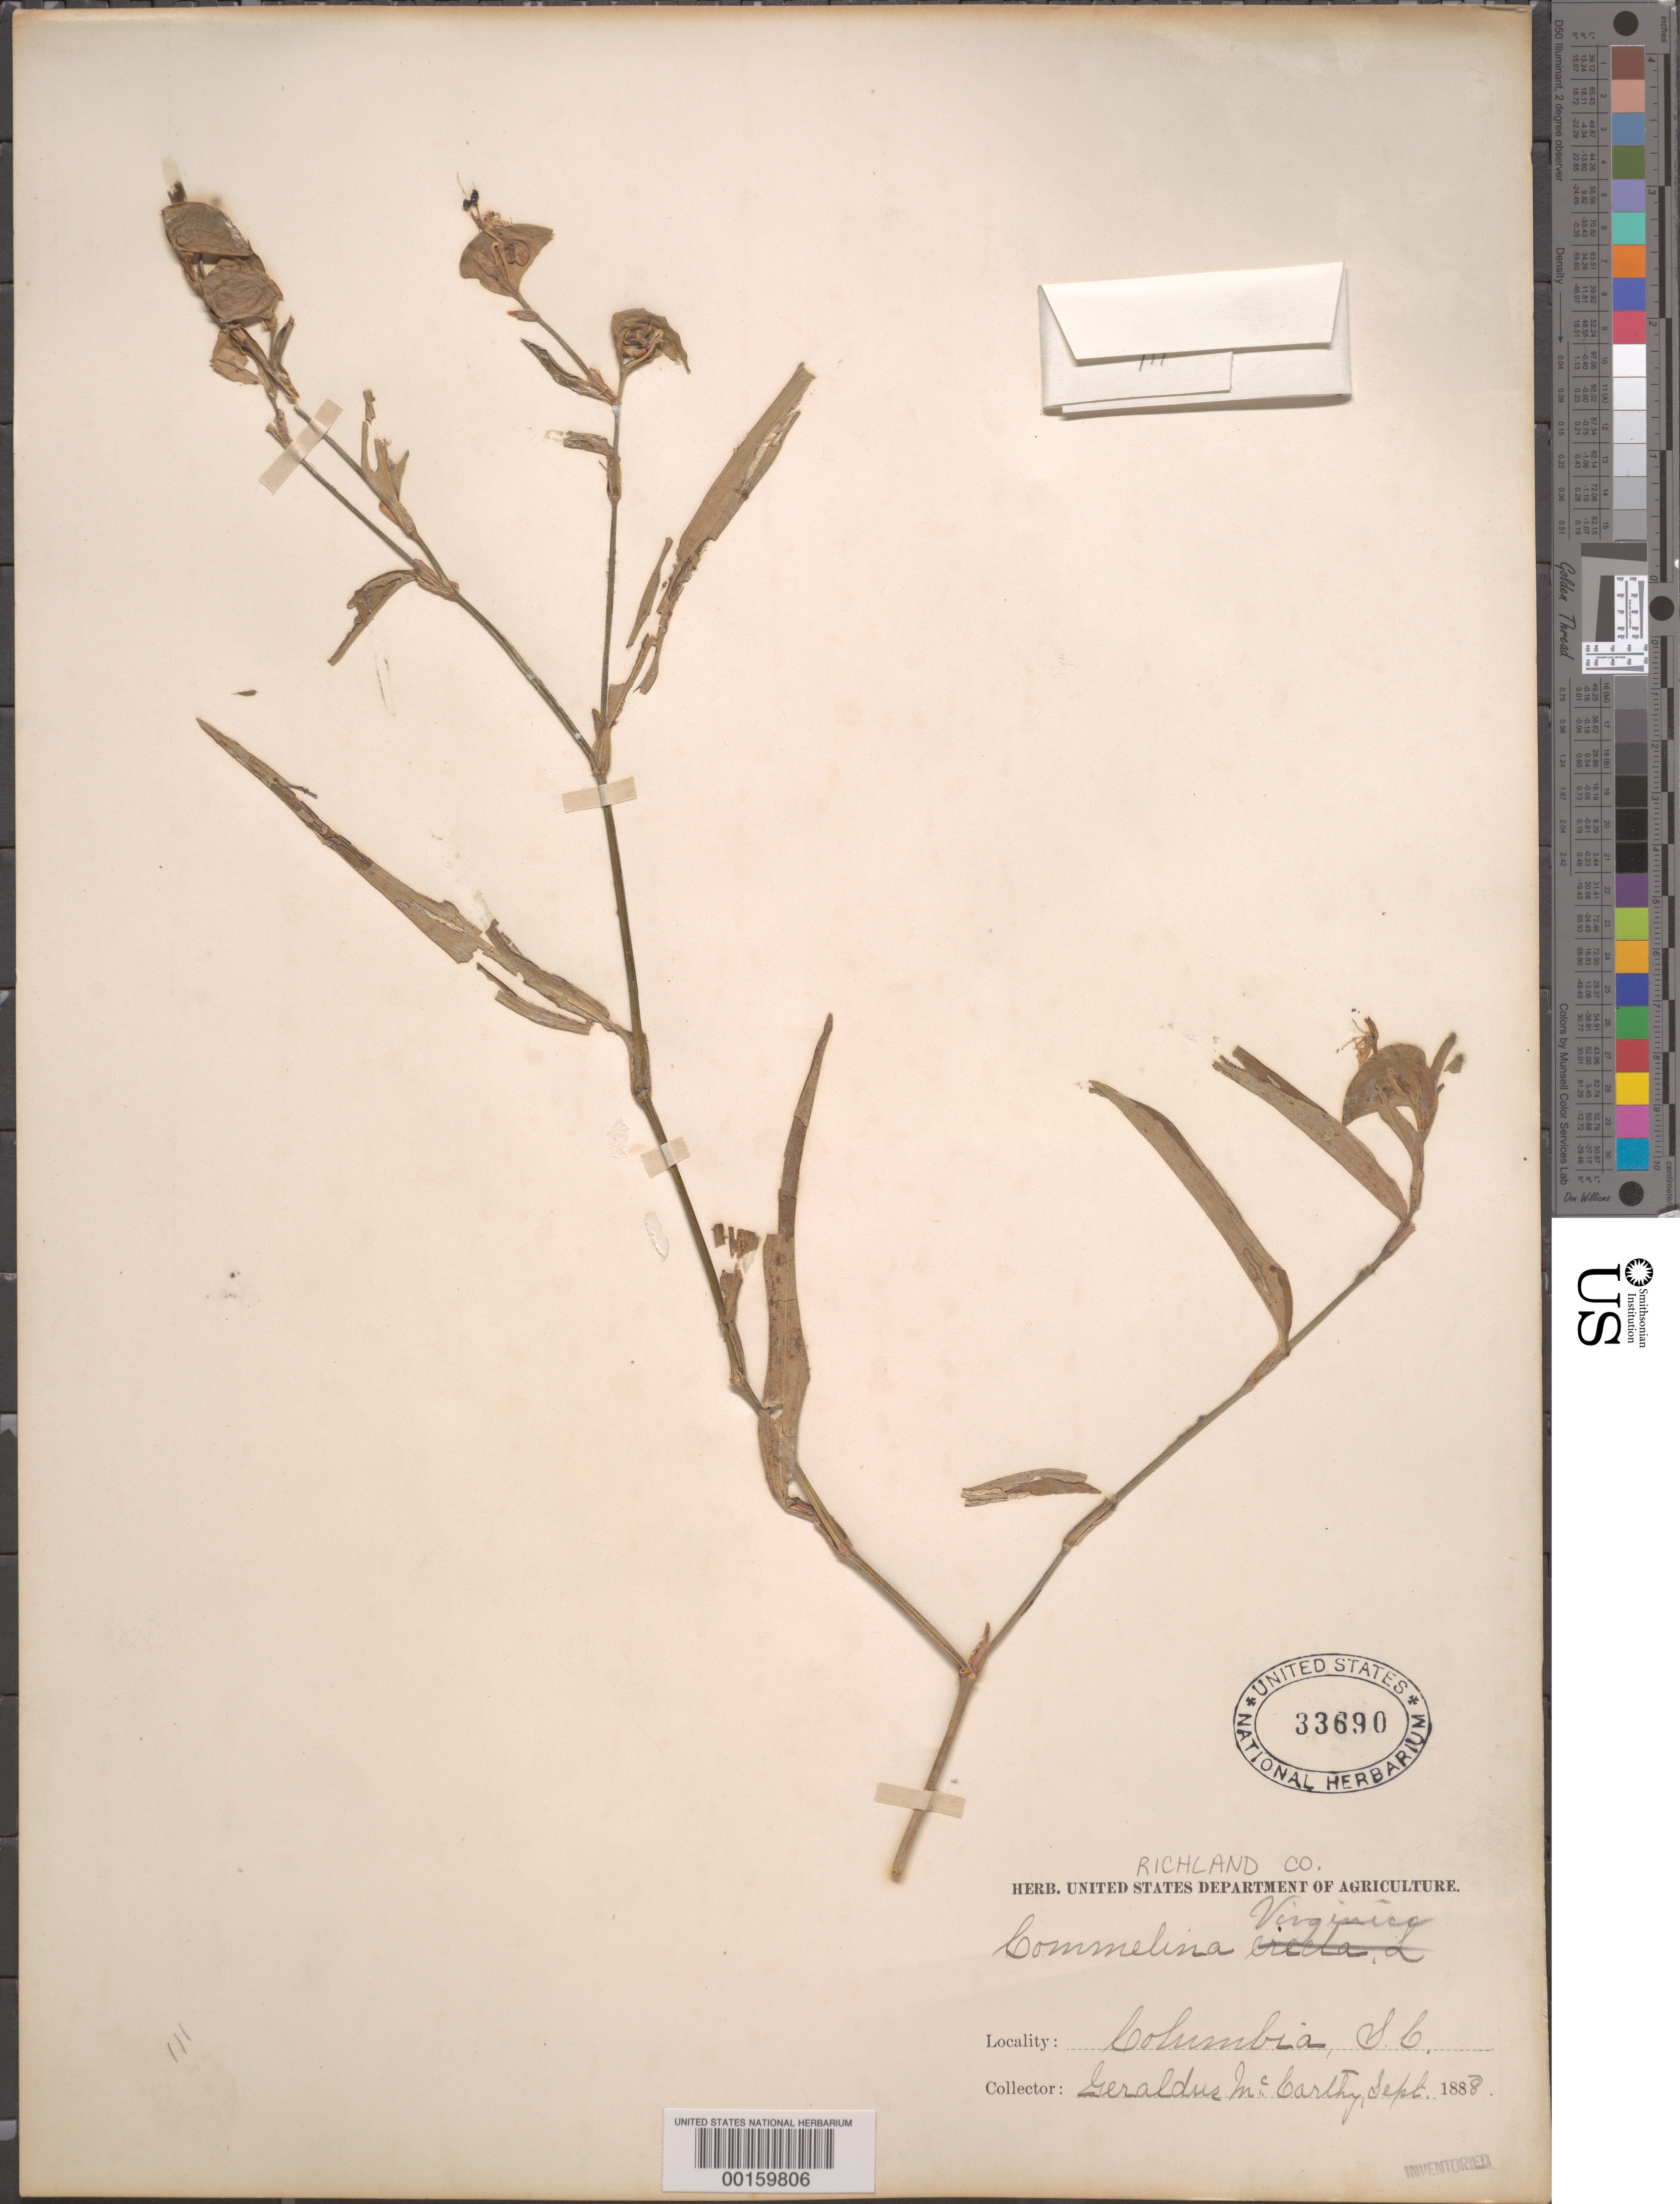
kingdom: Plantae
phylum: Tracheophyta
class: Liliopsida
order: Commelinales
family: Commelinaceae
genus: Commelina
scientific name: Commelina erecta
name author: L.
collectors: G. McCarthy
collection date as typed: Sep 1888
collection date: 1888-09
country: United States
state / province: South Carolina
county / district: Richland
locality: Columbia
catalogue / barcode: US 33690